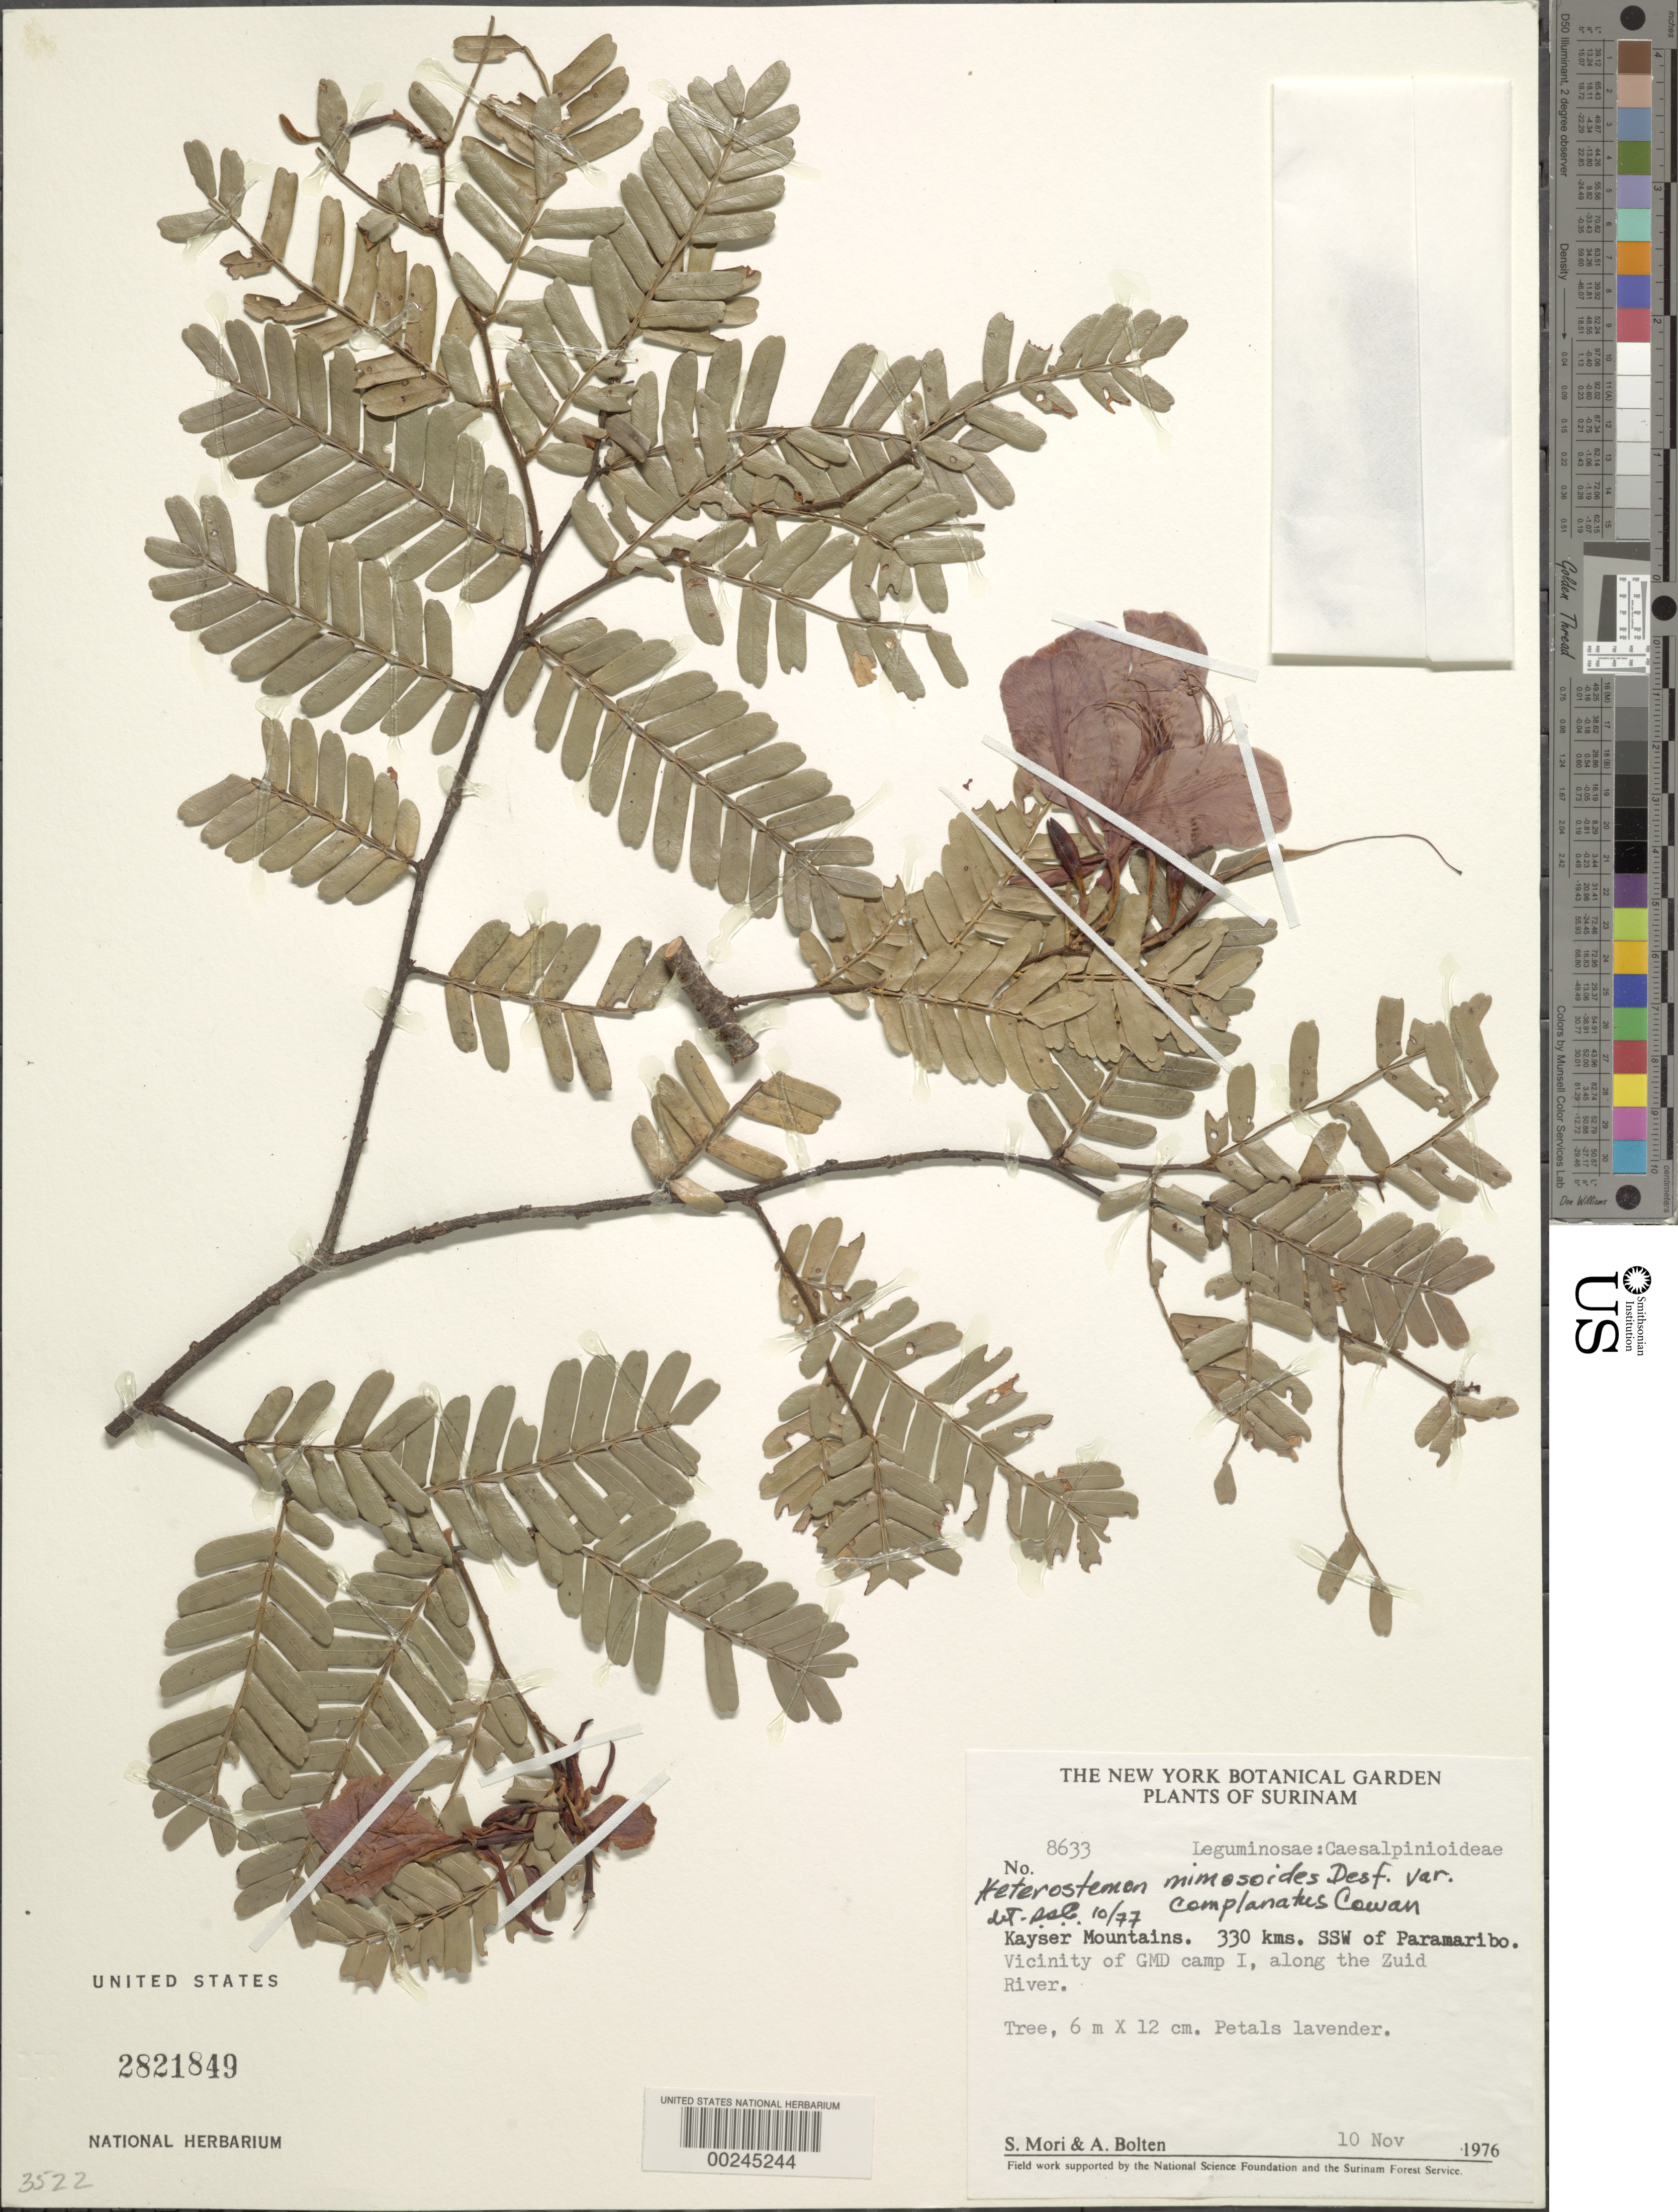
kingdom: Plantae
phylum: Tracheophyta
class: Magnoliopsida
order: Fabales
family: Fabaceae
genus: Heterostemon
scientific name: Heterostemon mimosoides var. complanatus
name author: R.S. Cowan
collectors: S. Mori & A. Bolten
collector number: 8633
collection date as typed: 10 Nov 1976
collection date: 1976-11-10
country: Suriname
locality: Kayser mountains; 330 km ssw of paramaribo; vicinity of gmd camp i, along the zuid river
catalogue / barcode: US 2821849